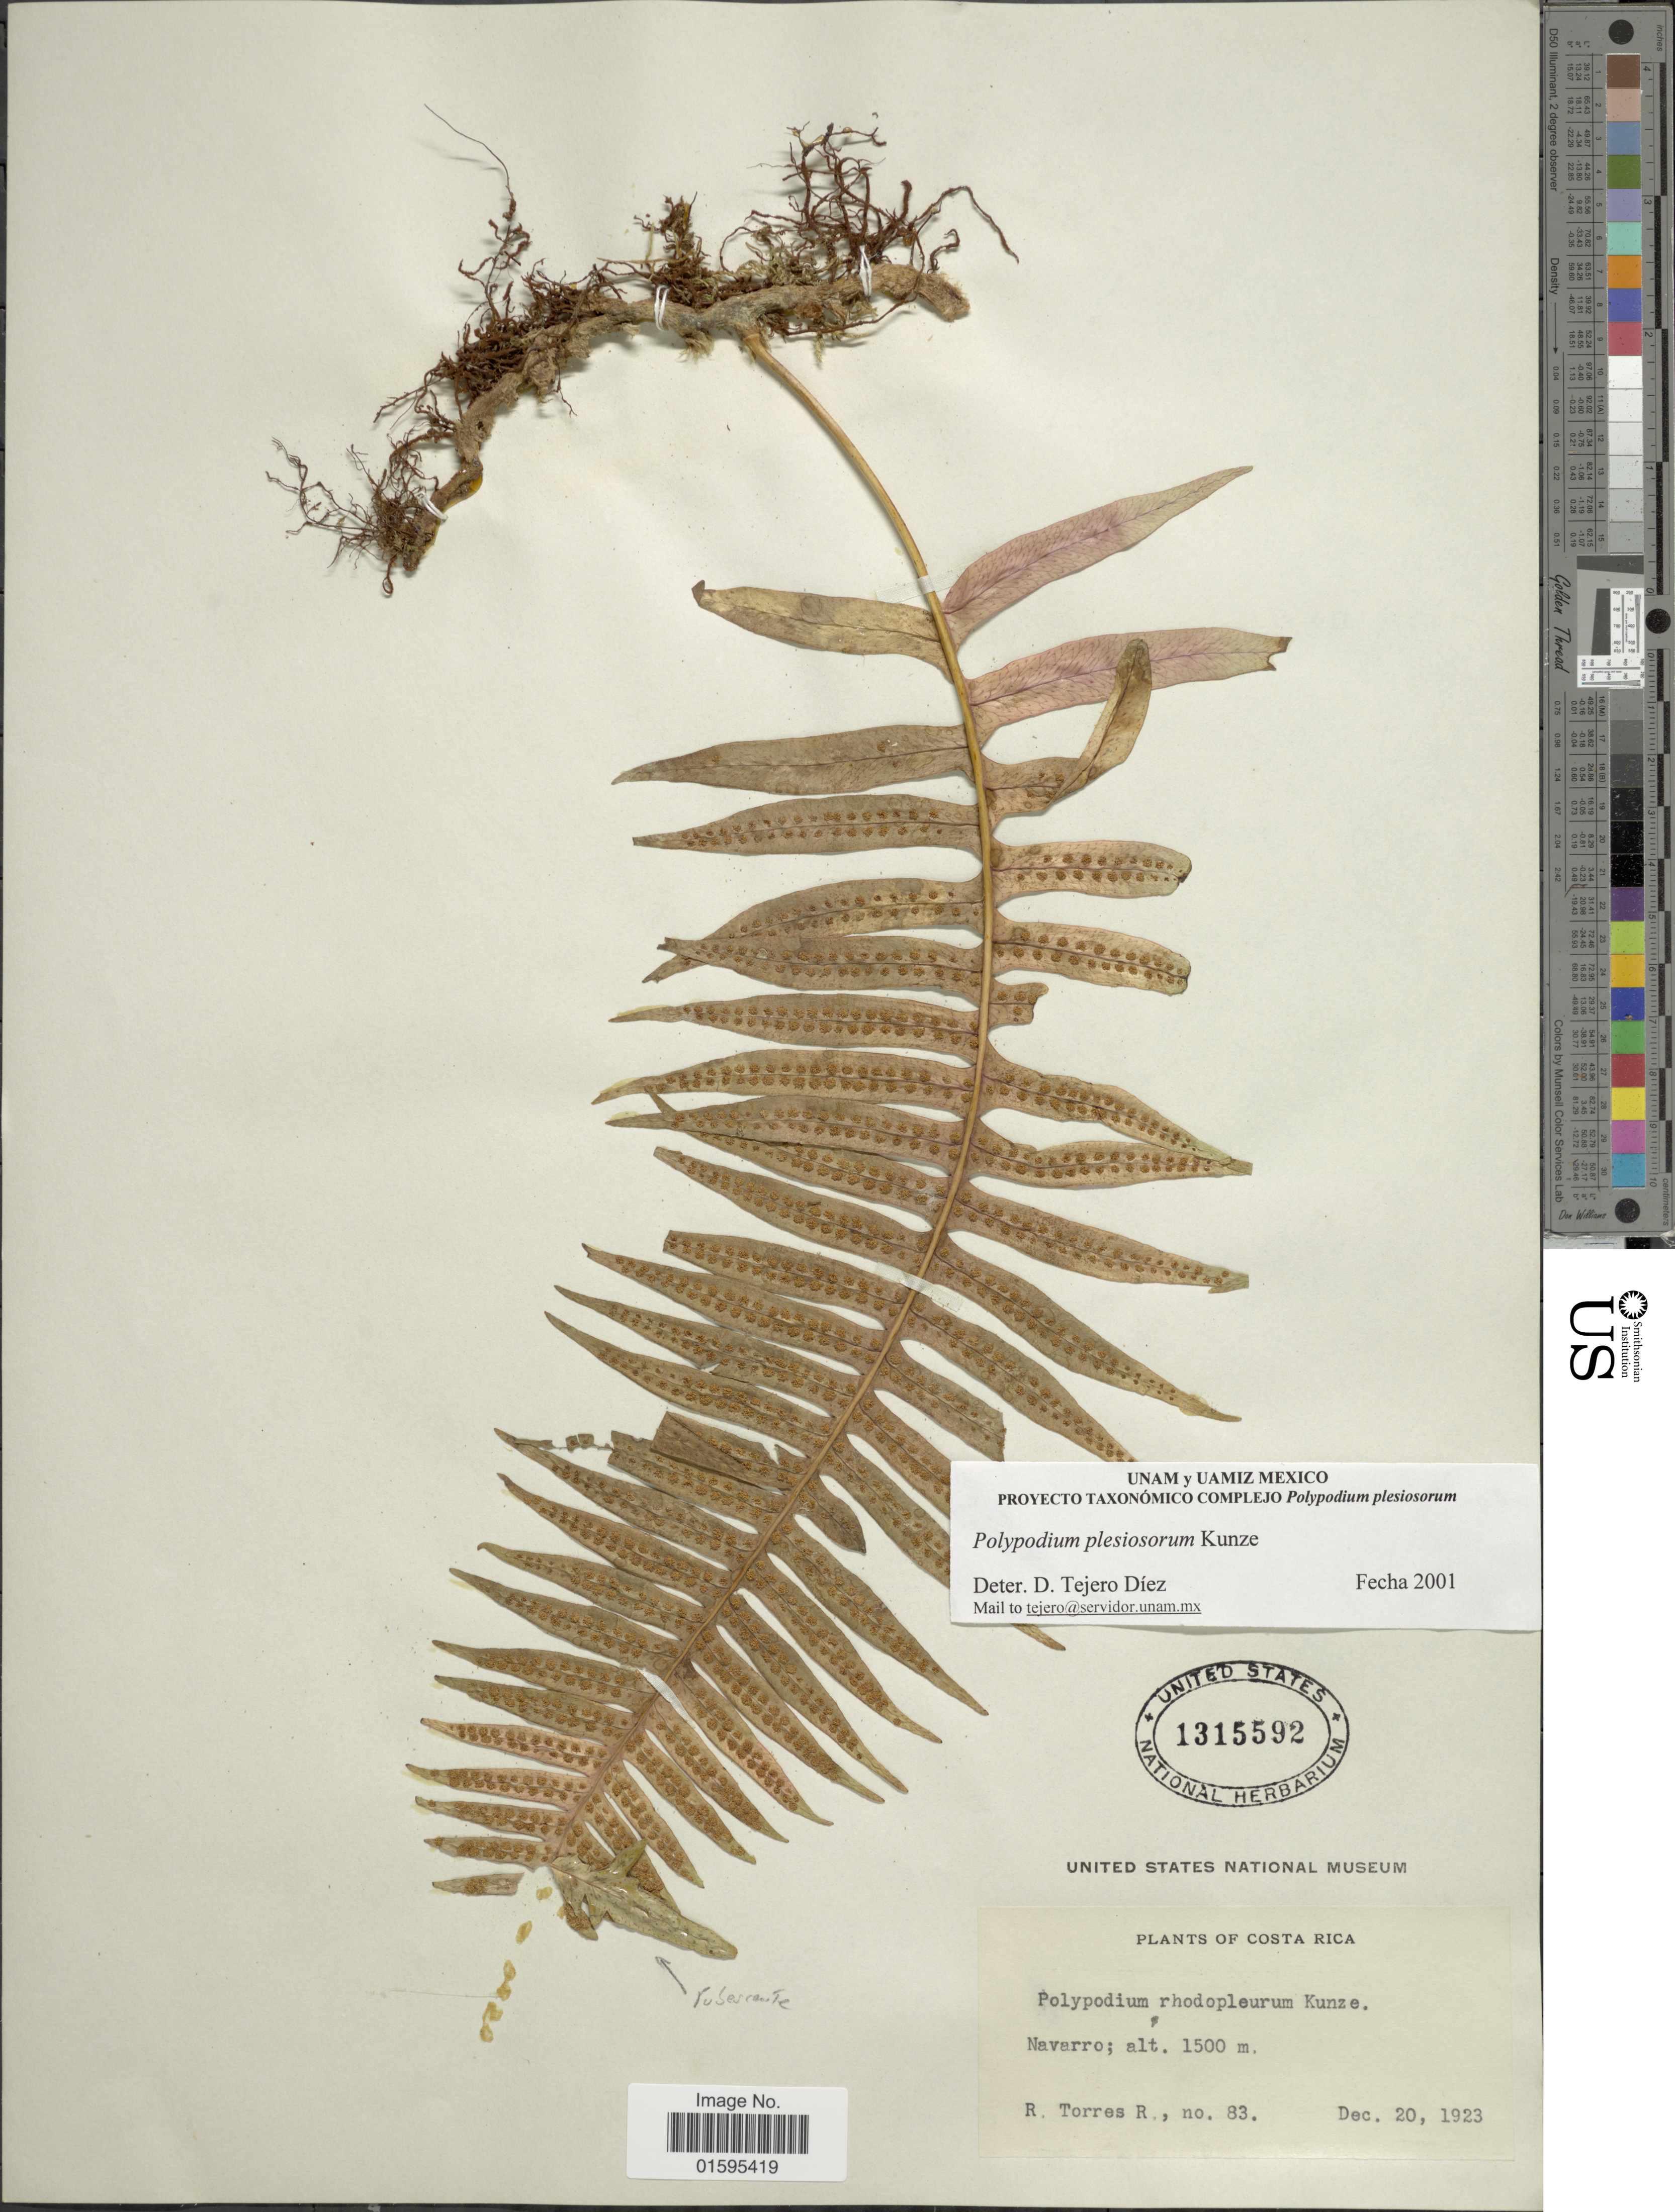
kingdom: Plantae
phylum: Tracheophyta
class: Polypodiopsida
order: Polypodiales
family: Polypodiaceae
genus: Polypodium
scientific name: Polypodium plesiosorum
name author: Kunze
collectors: R. Torres R.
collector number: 83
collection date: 1923-12-20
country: Costa Rica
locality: Navarro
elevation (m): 1500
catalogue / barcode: US 1315592